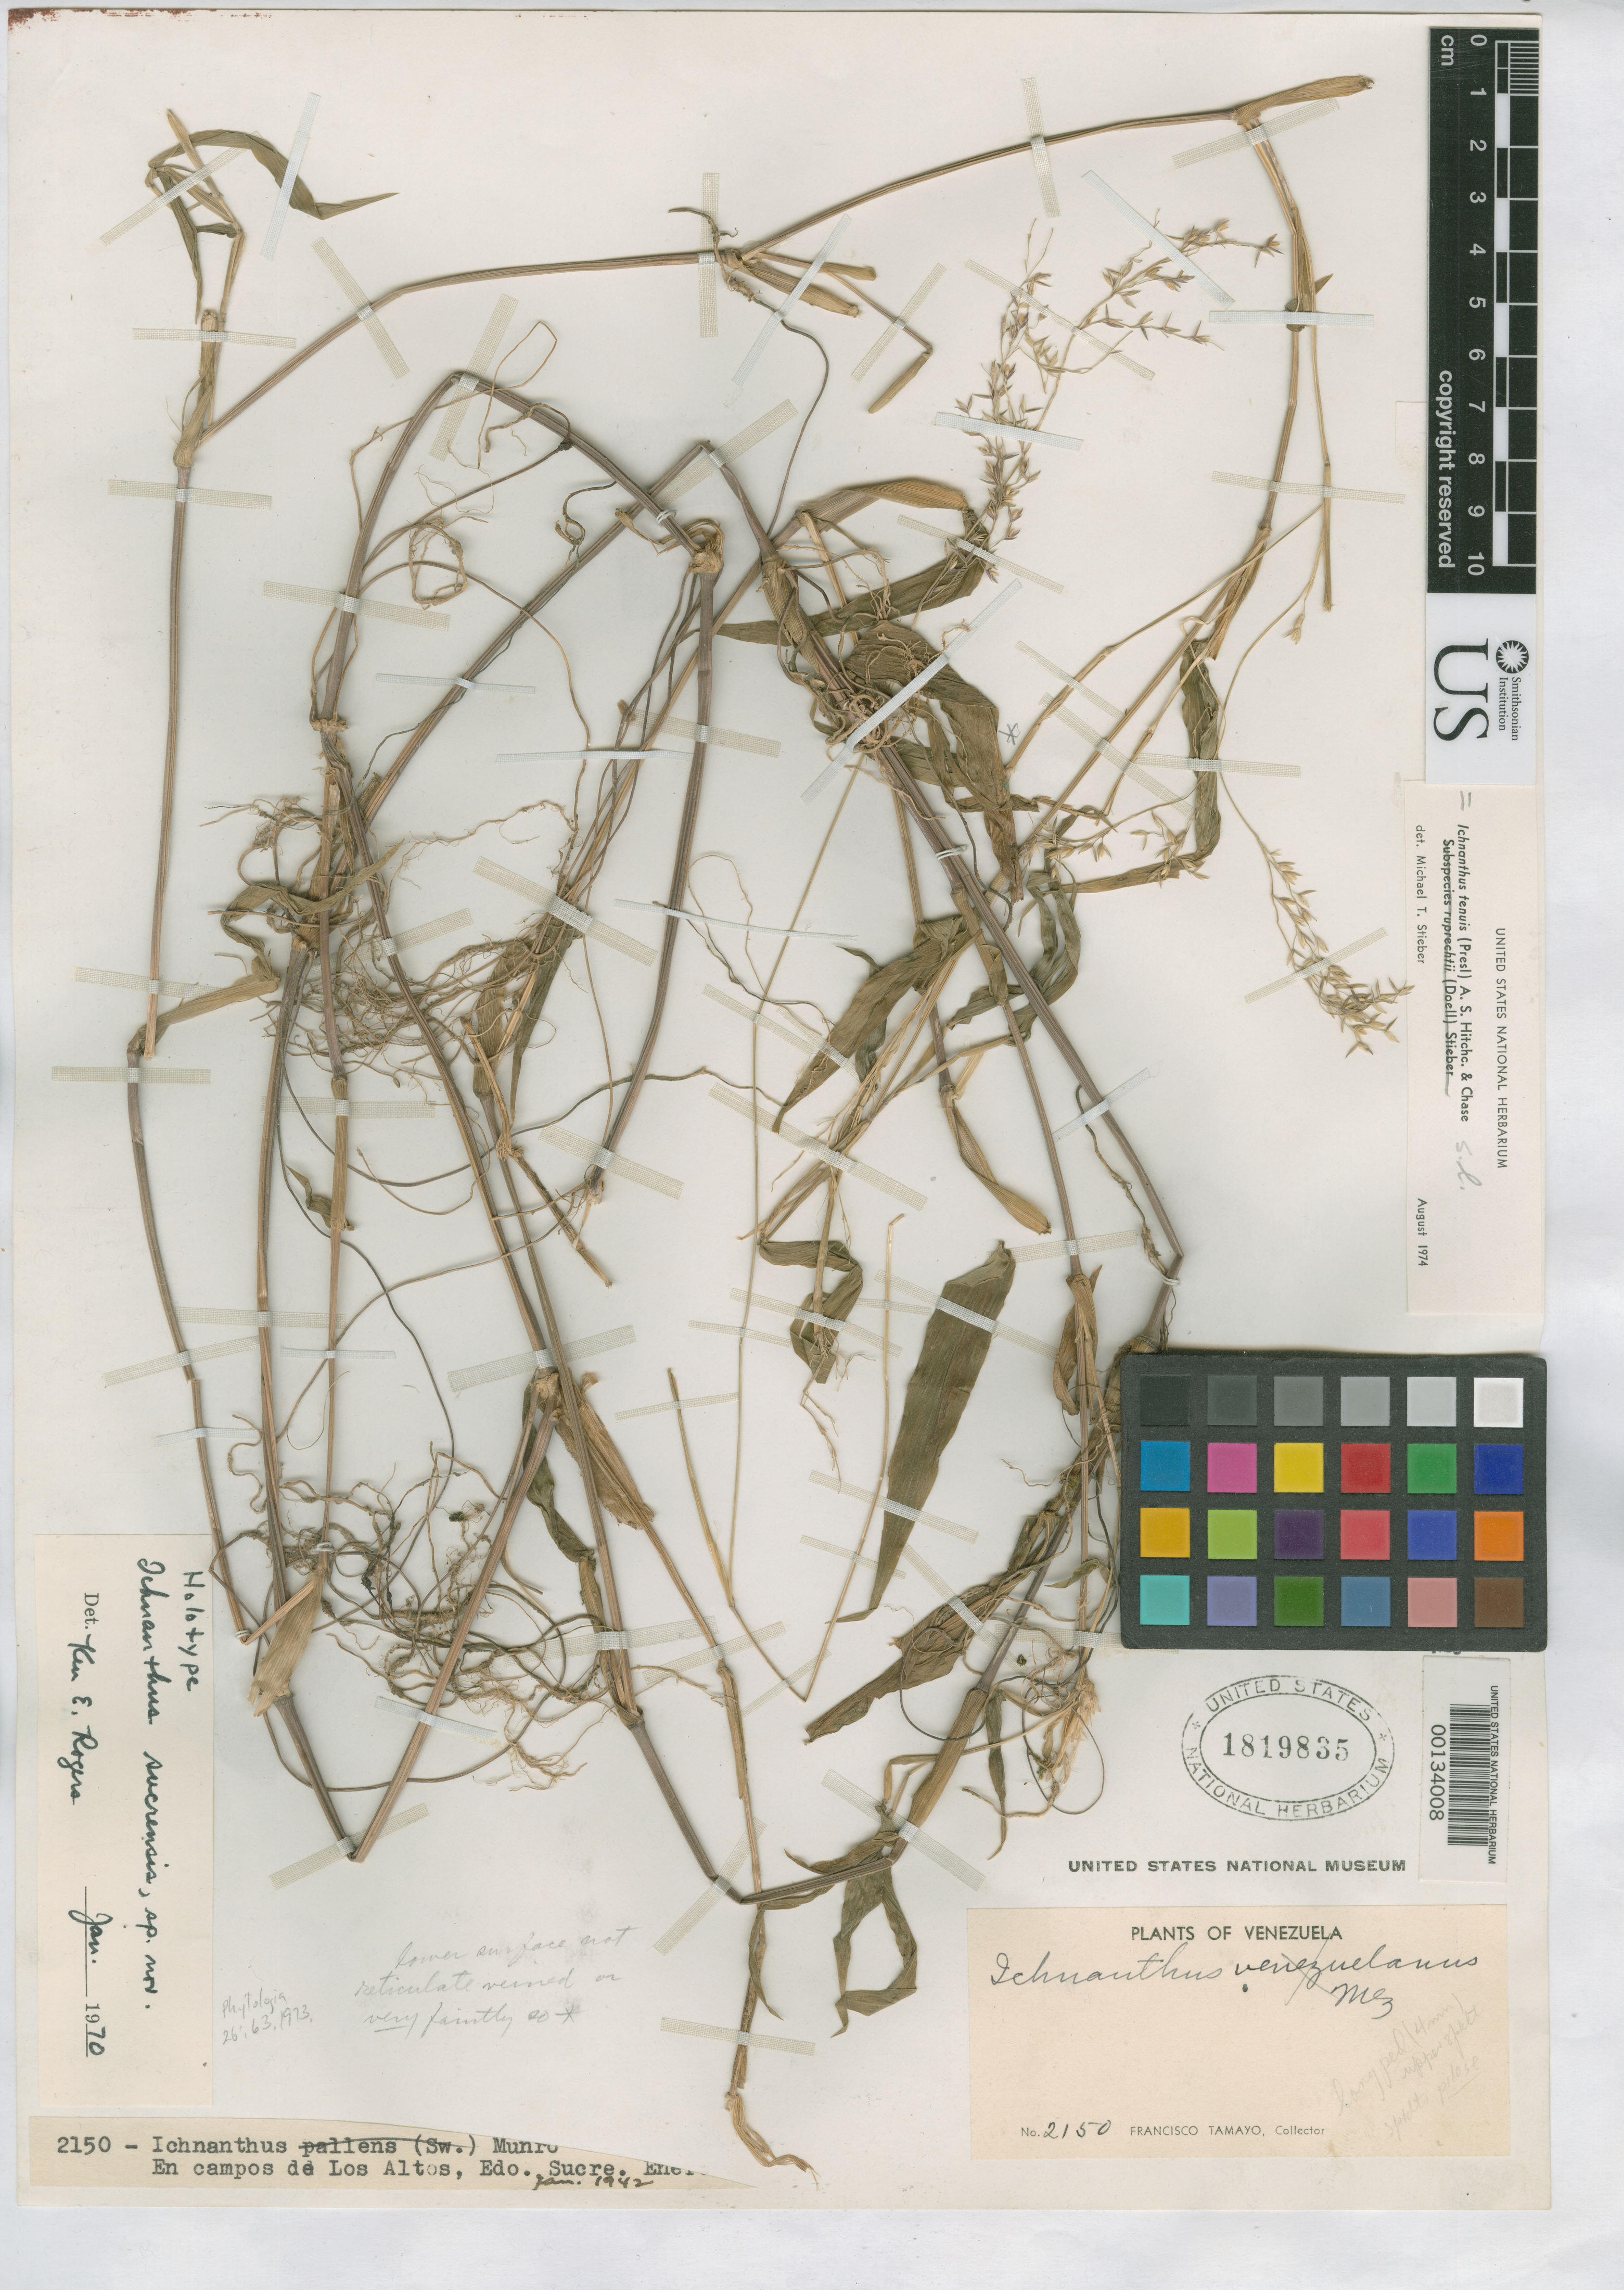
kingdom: Plantae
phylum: Tracheophyta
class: Liliopsida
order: Poales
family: Poaceae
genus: Ichnanthus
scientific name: Ichnanthus sucrensis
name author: K.E. Rogers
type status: Holotype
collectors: F. Tamayo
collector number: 2150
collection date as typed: Jan 1942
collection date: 1942-01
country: Venezuela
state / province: Sucre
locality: Los Altos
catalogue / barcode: US 1819835